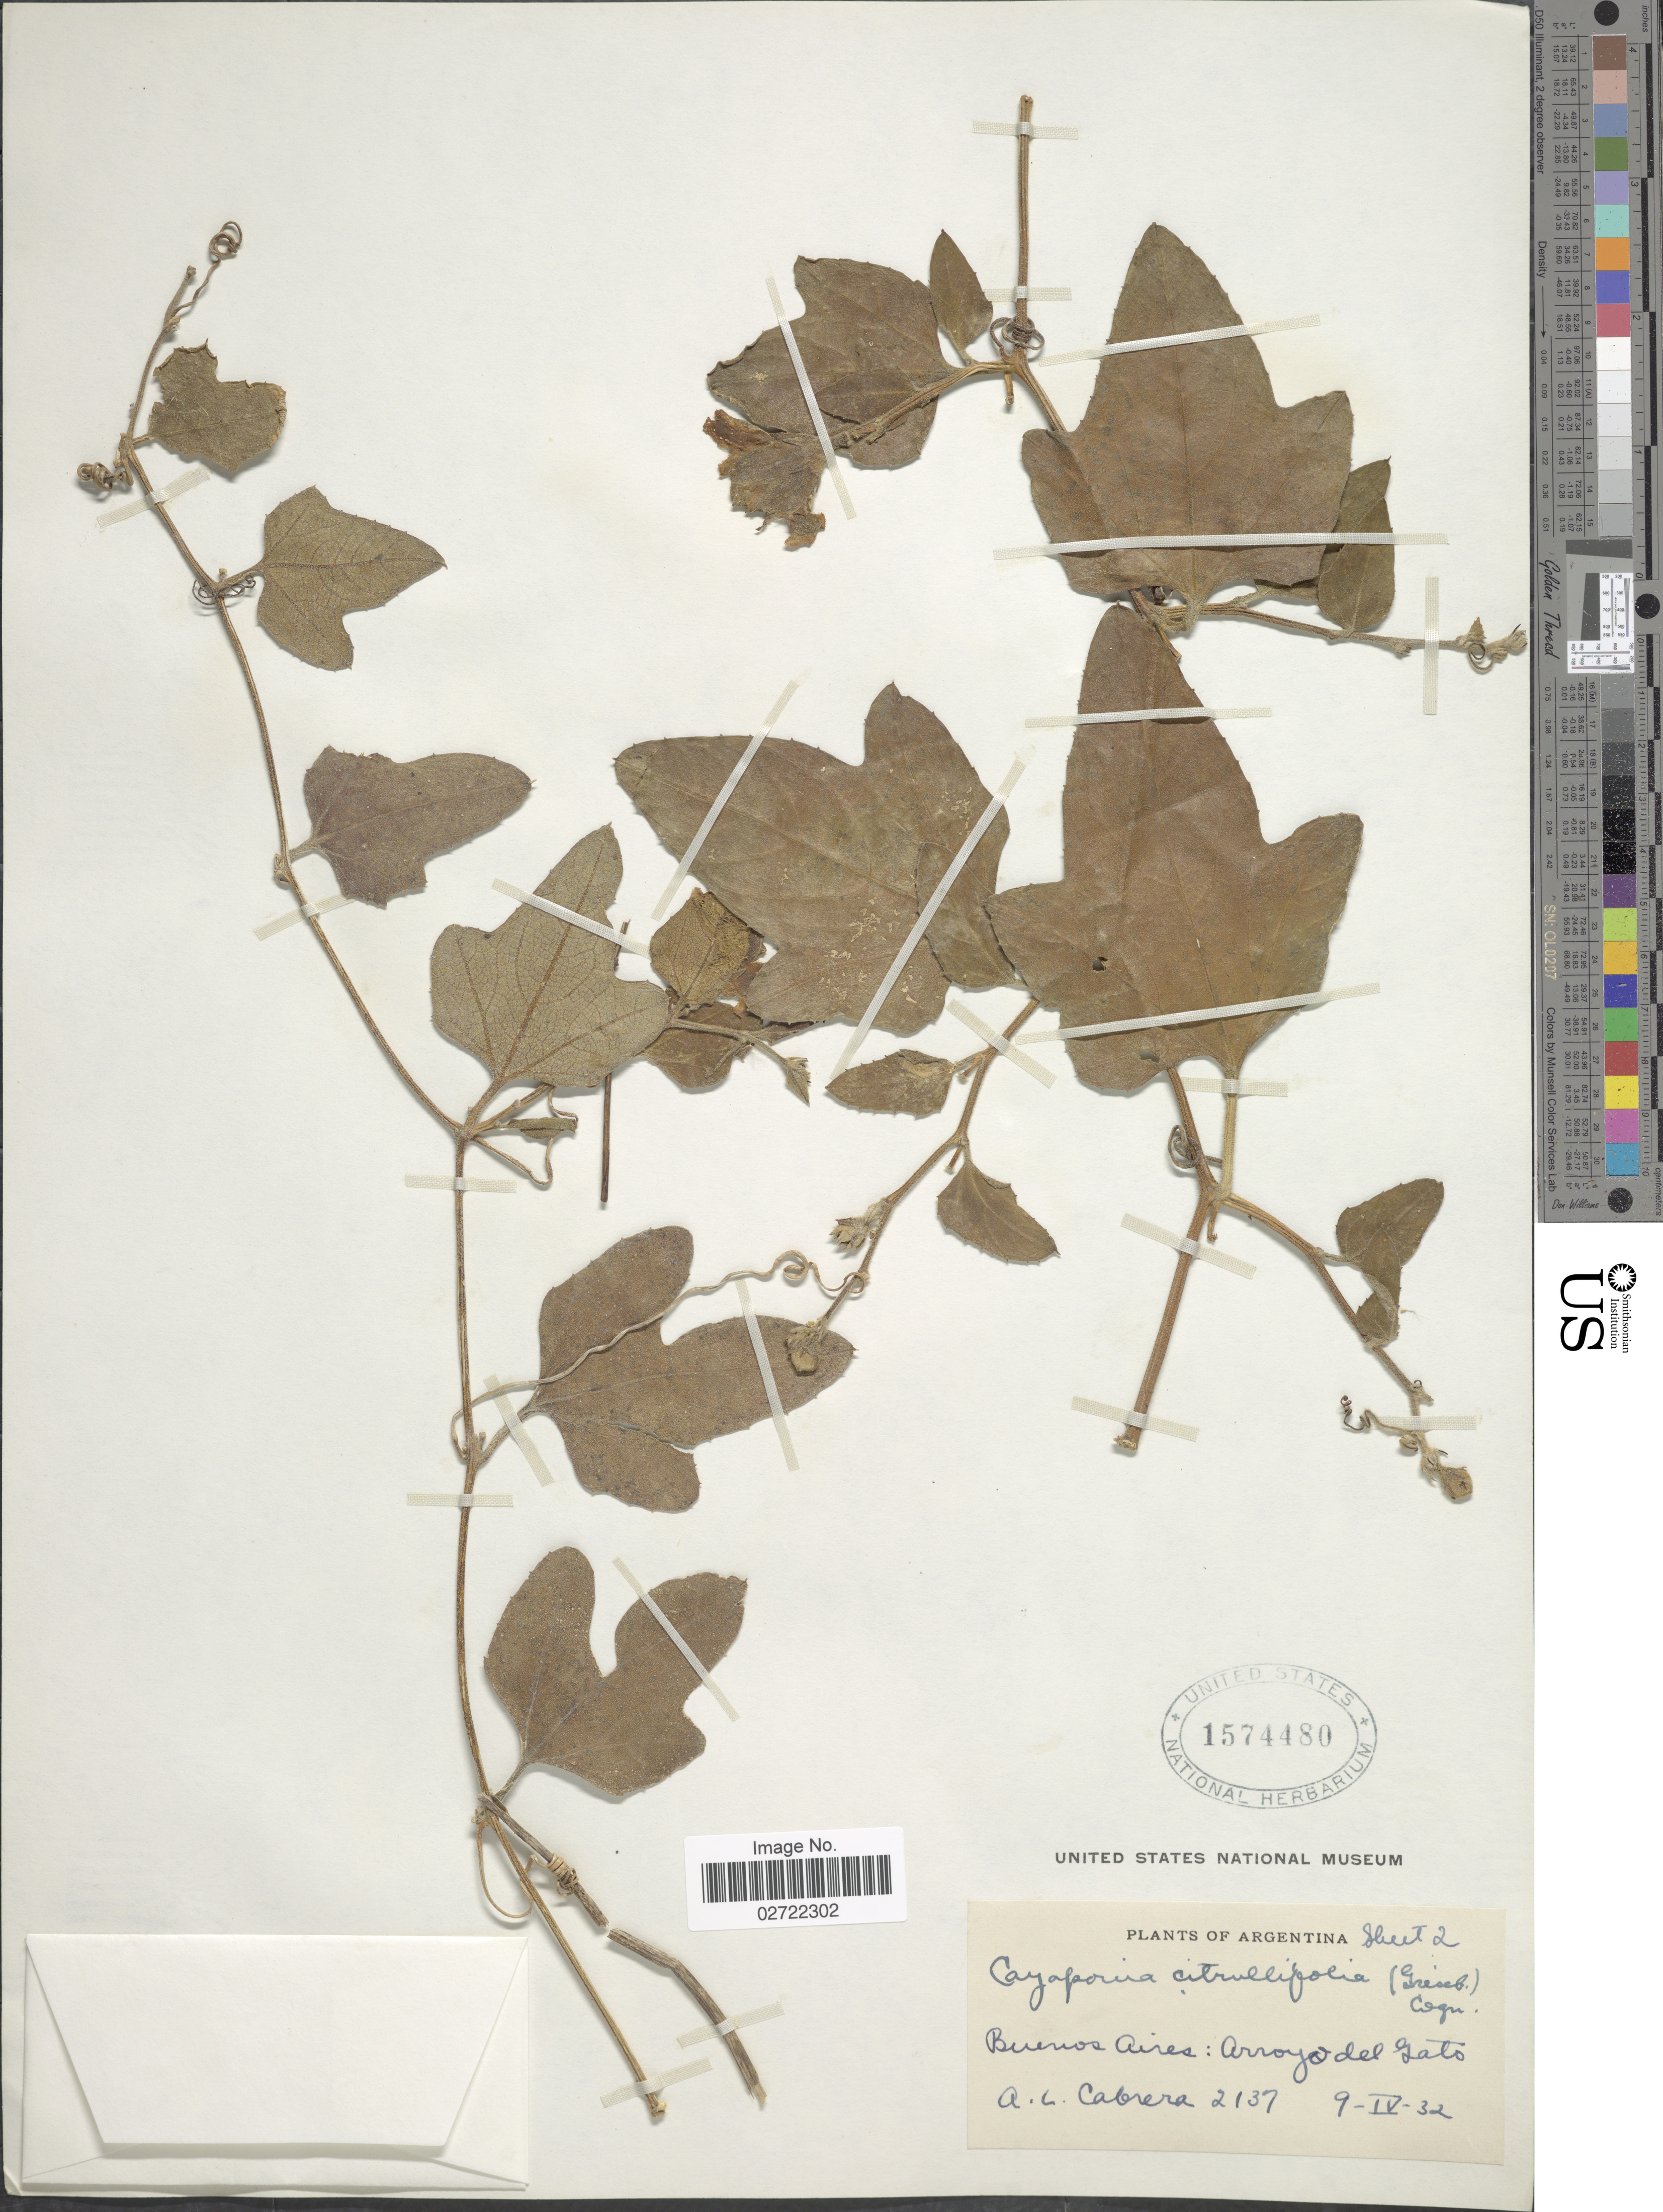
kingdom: Plantae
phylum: Tracheophyta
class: Magnoliopsida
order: Cucurbitales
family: Cucurbitaceae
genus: Cayaponia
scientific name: Cayaponia citrullifolia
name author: (Griseb.) Cogn.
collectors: A. L. Cabrera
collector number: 2137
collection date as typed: Transcribed d/m/y: 9/4/32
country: Argentina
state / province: Buenos Aires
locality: Arroyo del Gato.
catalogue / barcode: US 1574480